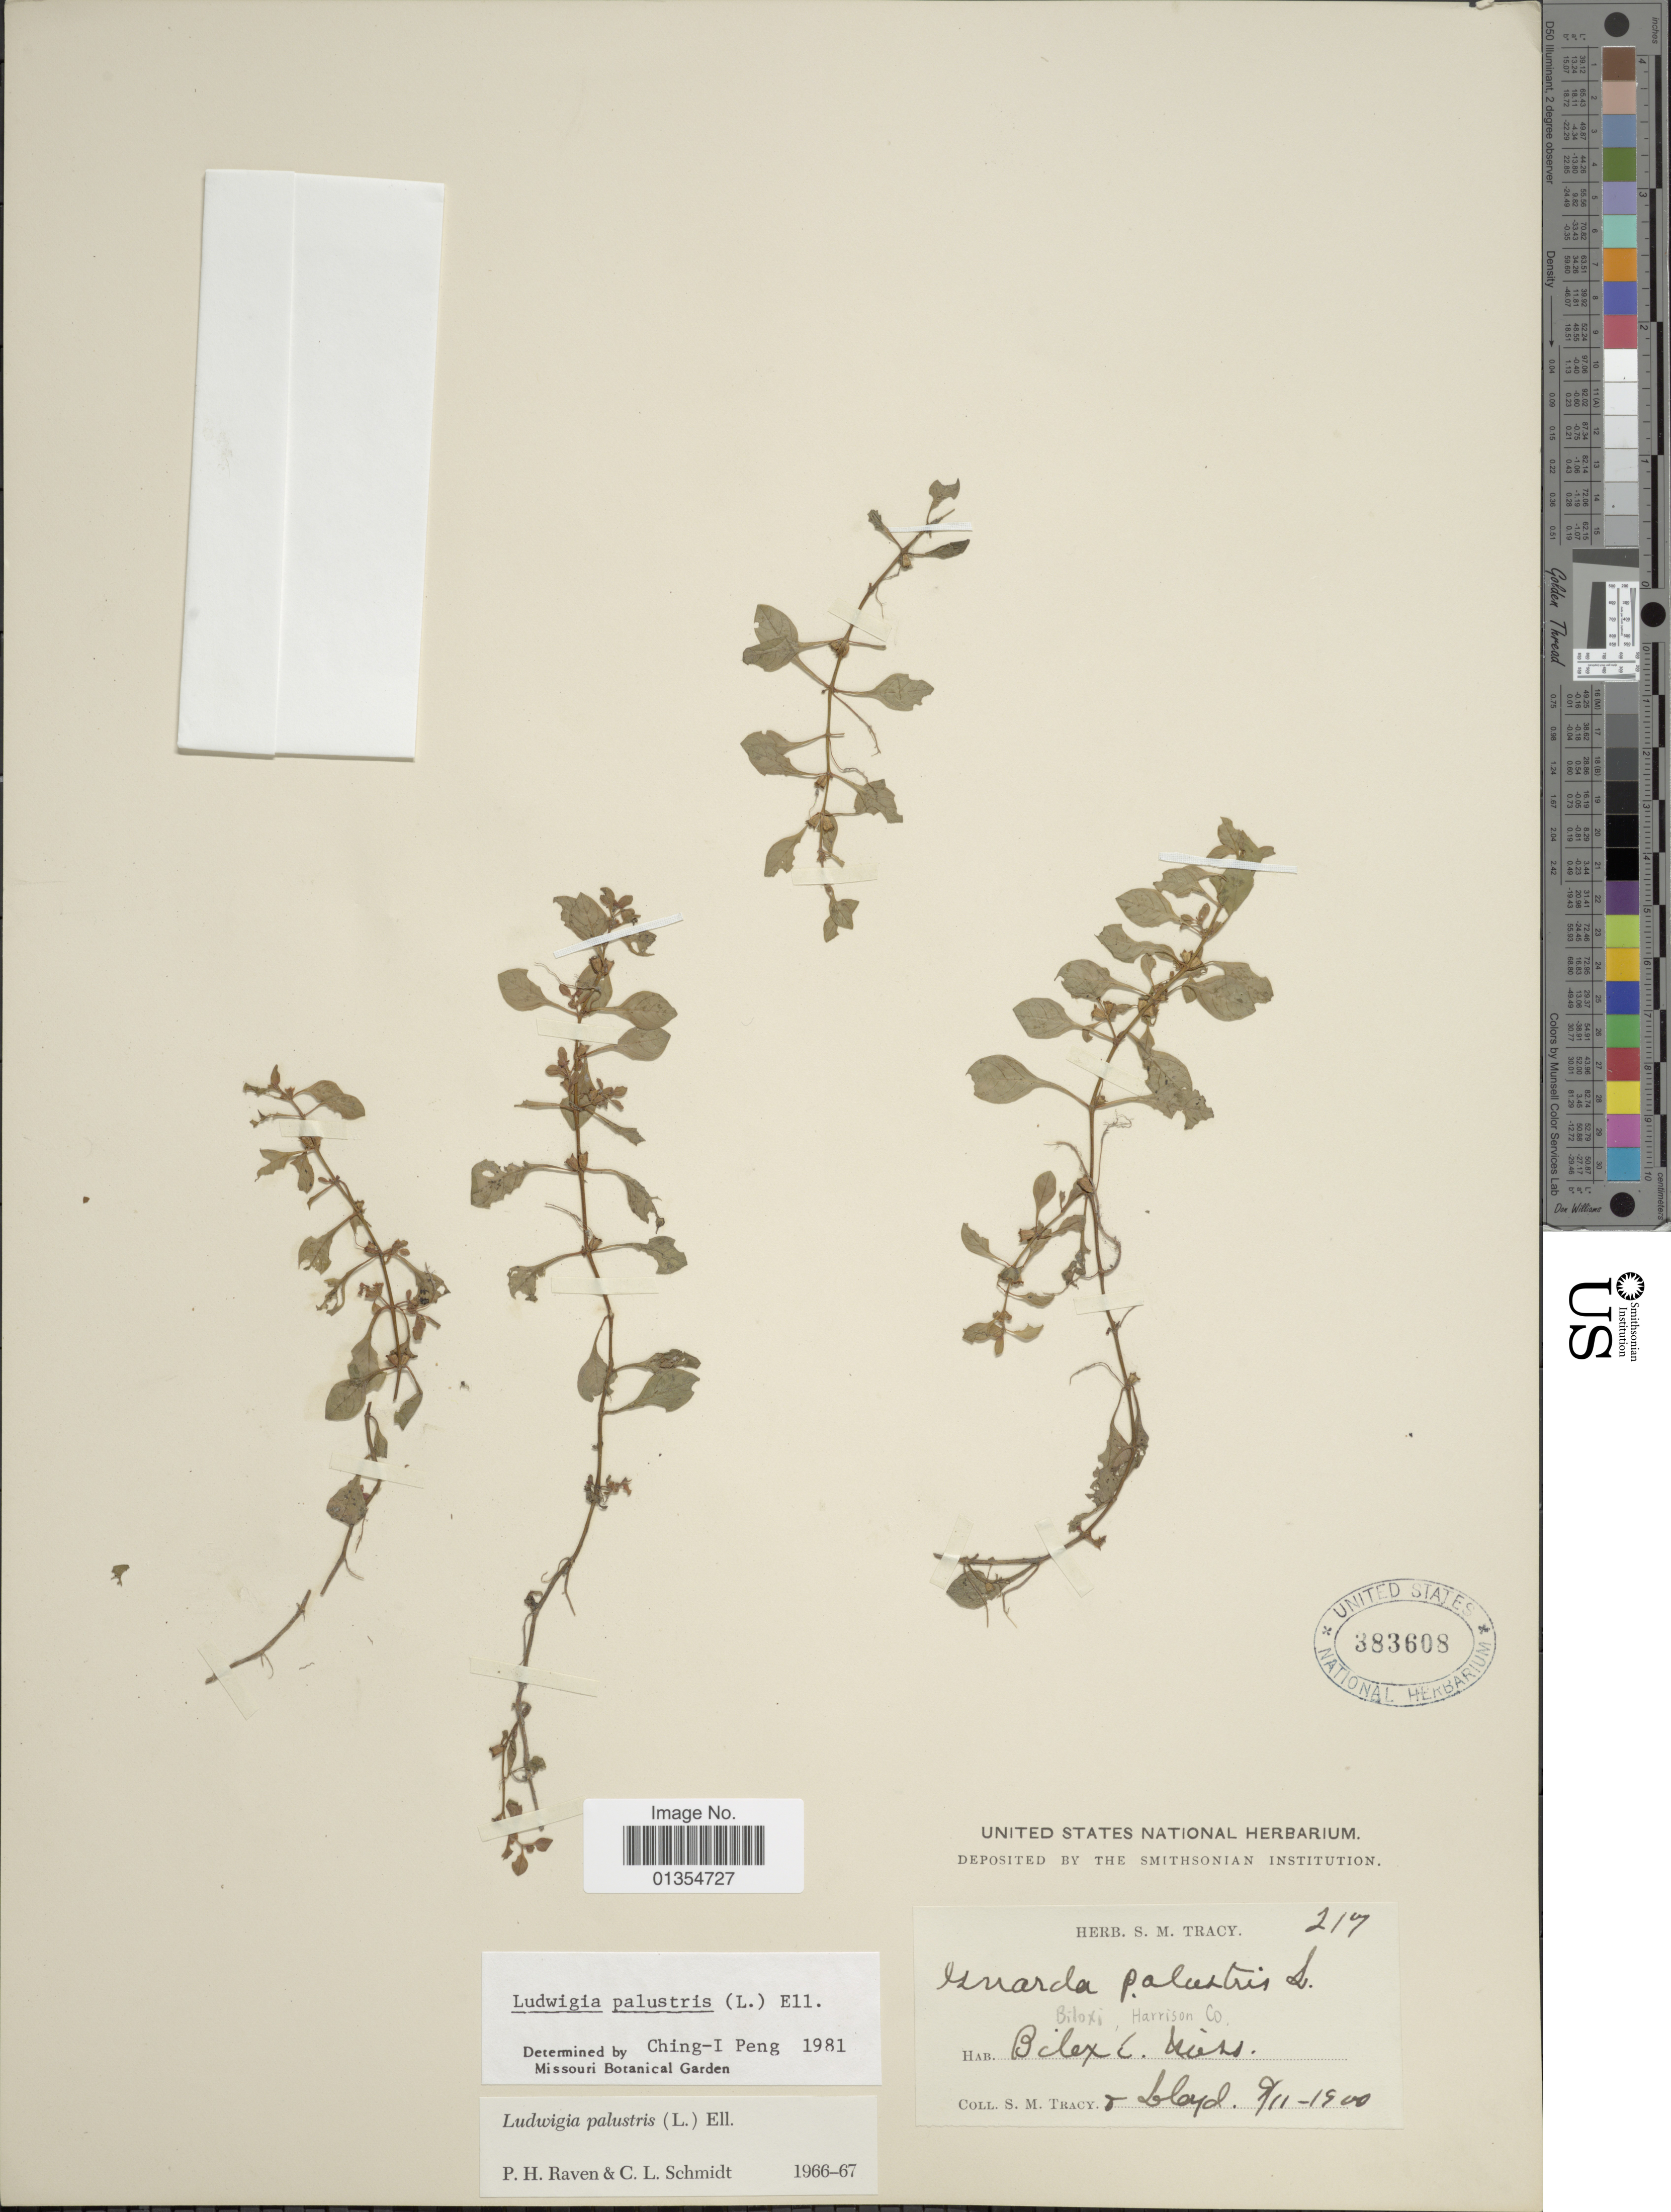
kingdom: Plantae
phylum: Tracheophyta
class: Magnoliopsida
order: Myrtales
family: Onagraceae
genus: Ludwigia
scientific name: Ludwigia palustris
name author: (L.) Elliott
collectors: S. M. Tracy & -- Lloyd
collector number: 217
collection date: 1900-09-11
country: United States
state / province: Mississippi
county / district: Harrison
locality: Biloxi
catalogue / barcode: US 383608